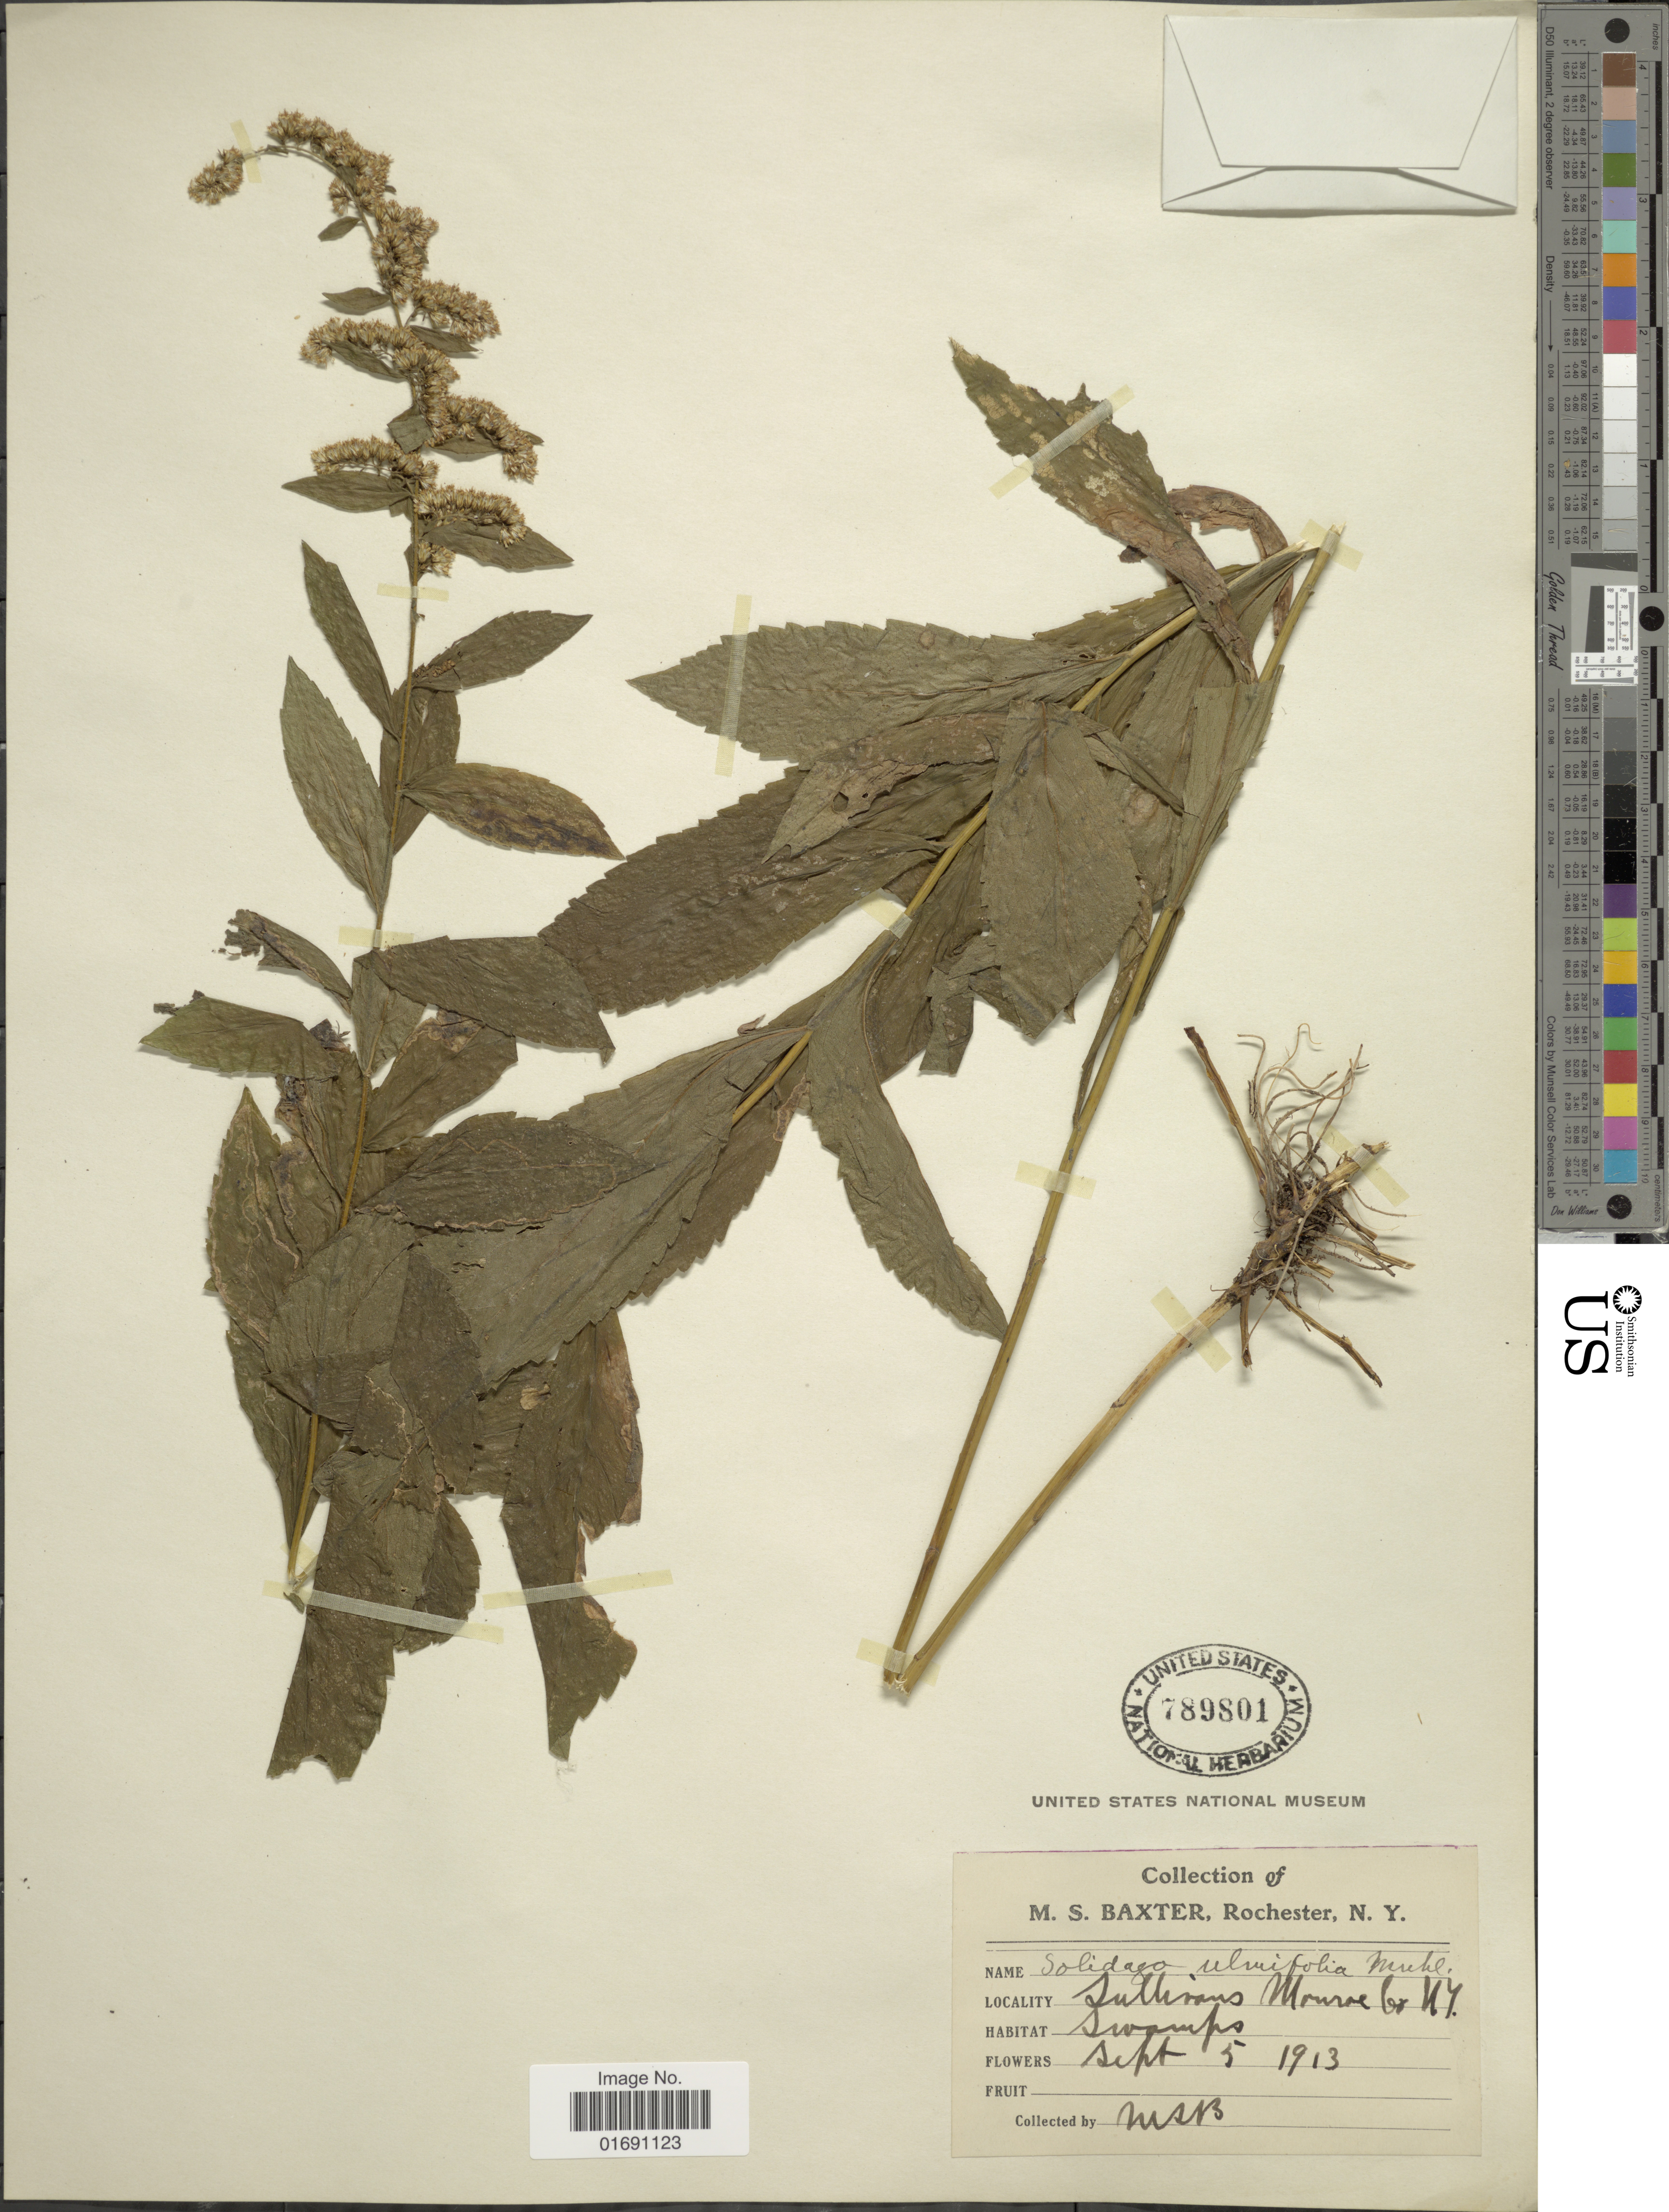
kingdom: Plantae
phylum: Tracheophyta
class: Magnoliopsida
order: Asterales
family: Asteraceae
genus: Solidago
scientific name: Solidago ulmifolia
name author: Muhl. ex Willd.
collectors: M. Baxter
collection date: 1913-09-05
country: United States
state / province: New York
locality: Sullivans Monroe Co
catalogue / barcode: US 789801